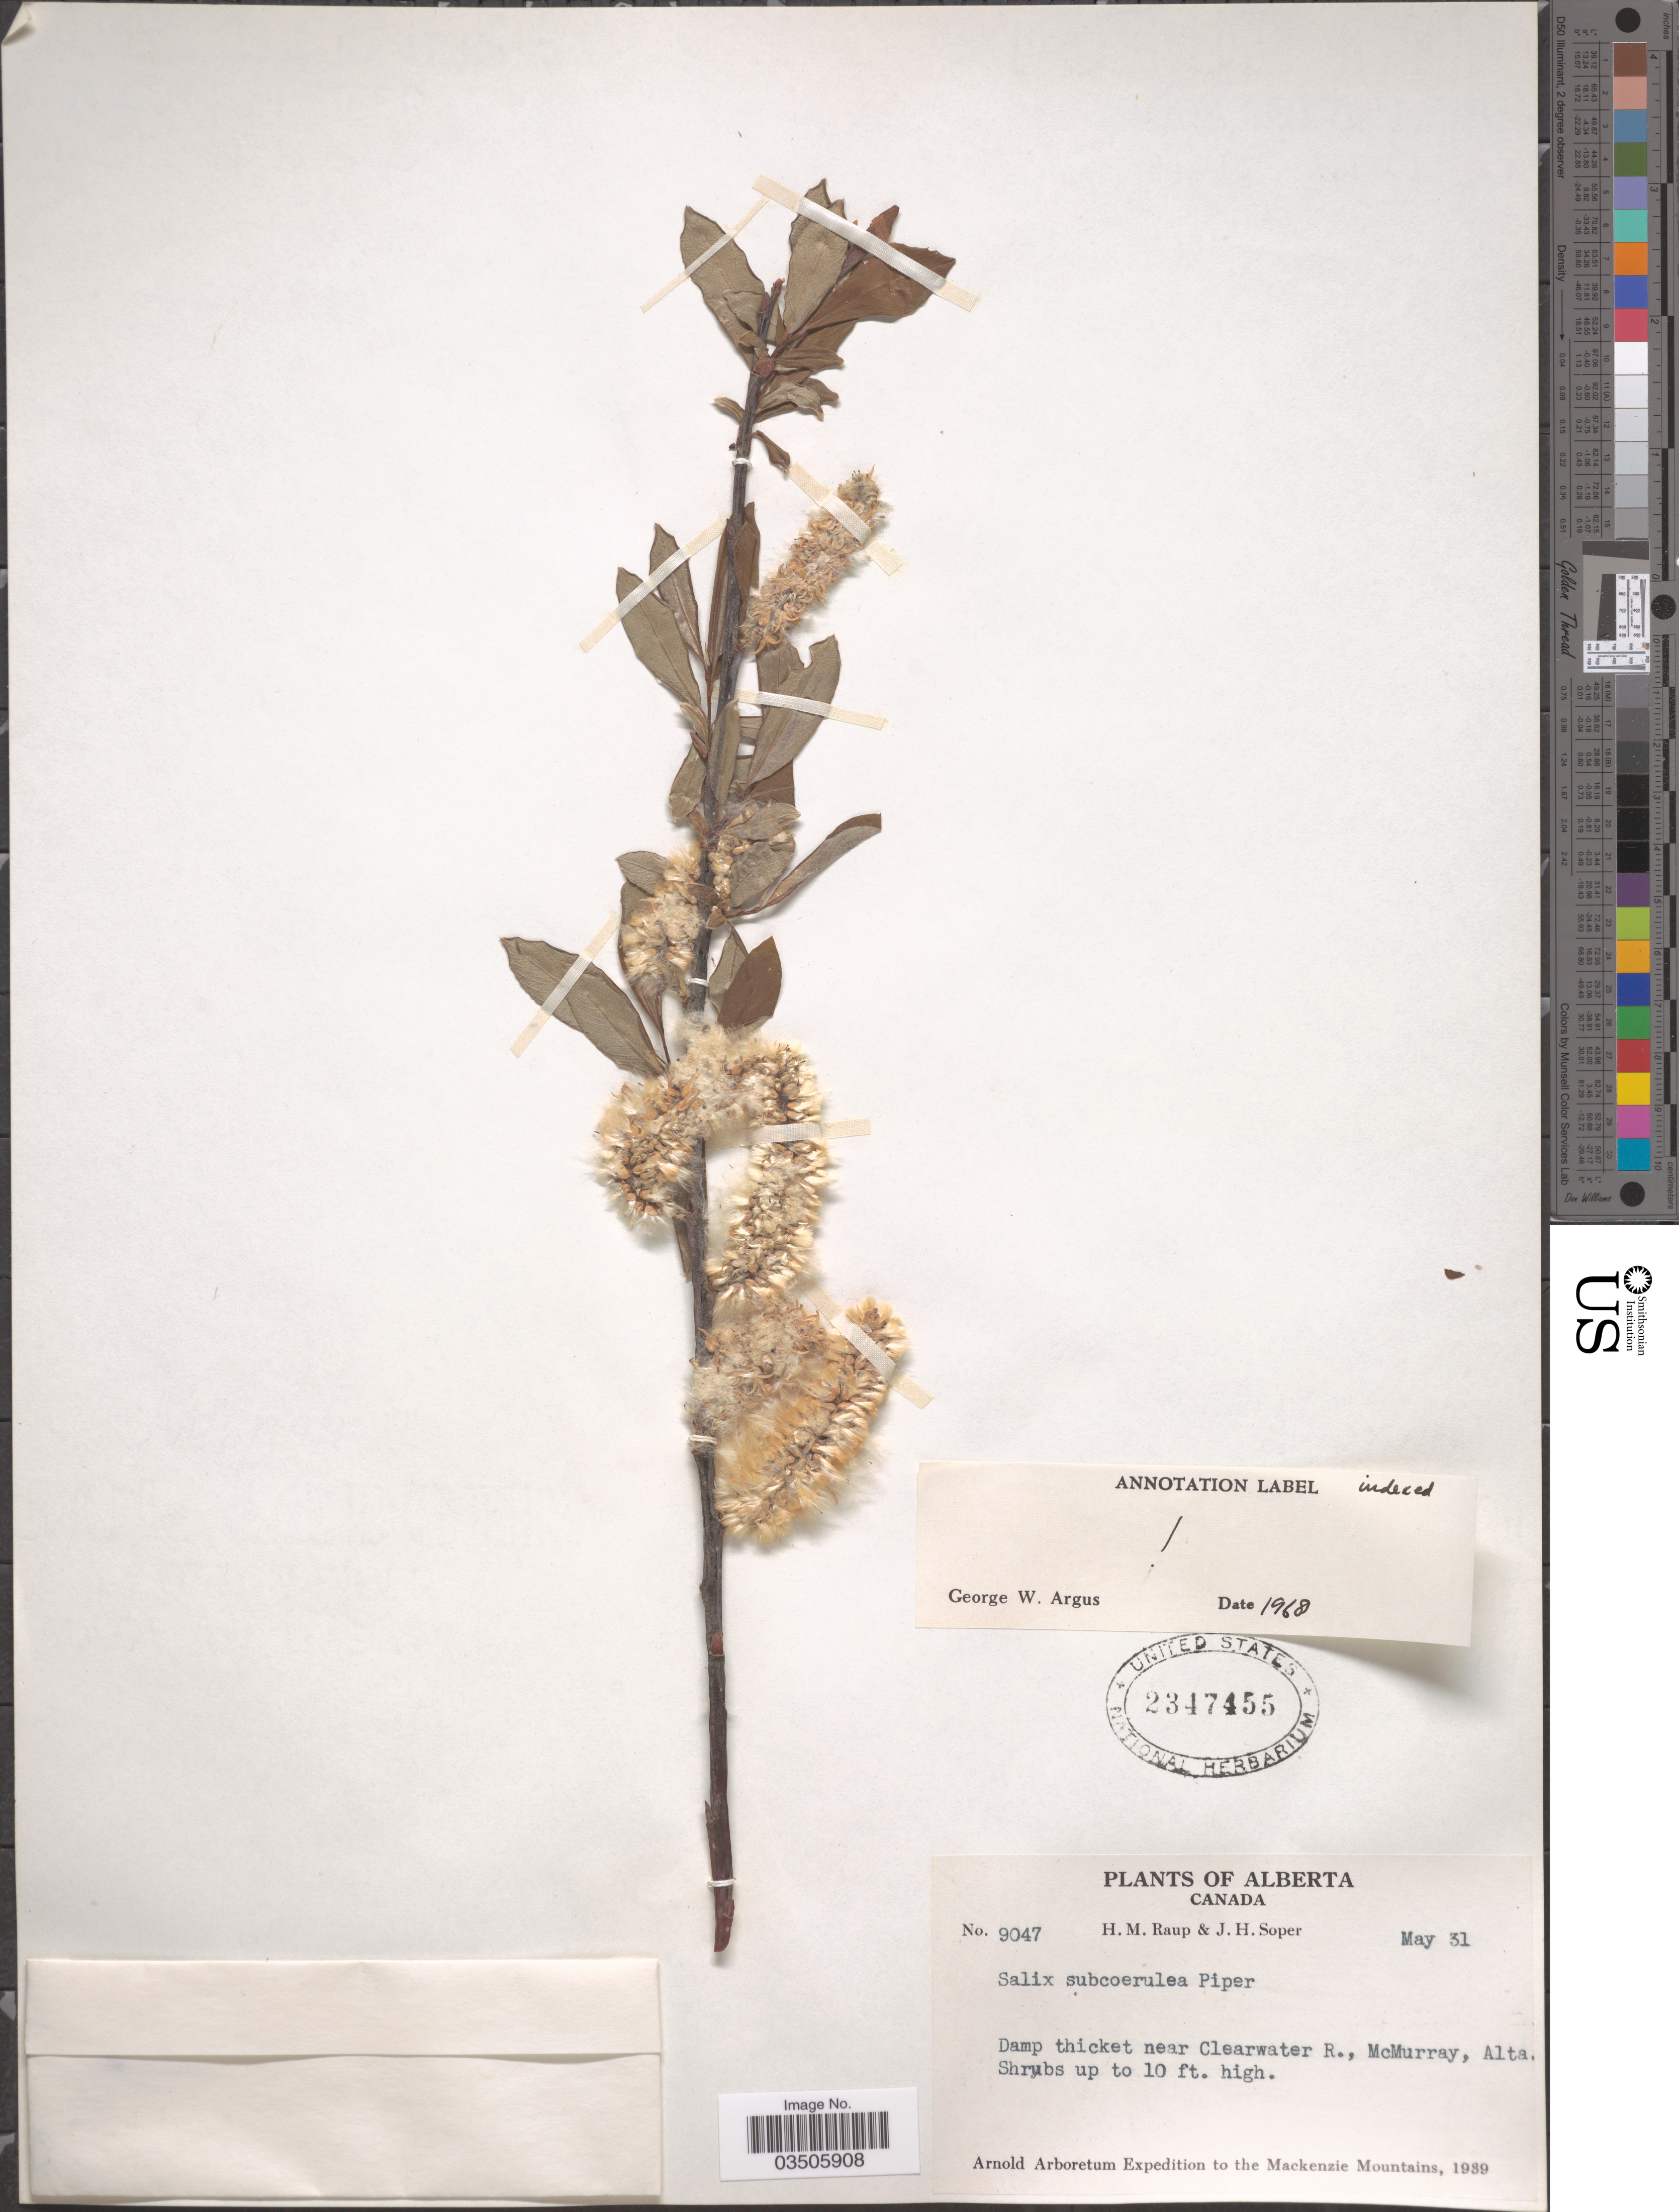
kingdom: Plantae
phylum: Tracheophyta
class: Magnoliopsida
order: Malpighiales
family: Salicaceae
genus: Salix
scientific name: Salix subcoerulea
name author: Piper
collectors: H. Raup & J. Soper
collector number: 9047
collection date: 1939-05-31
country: Canada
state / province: Alberta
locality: Damp thicket near Clearwater R., McMurray.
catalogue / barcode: US 2347455